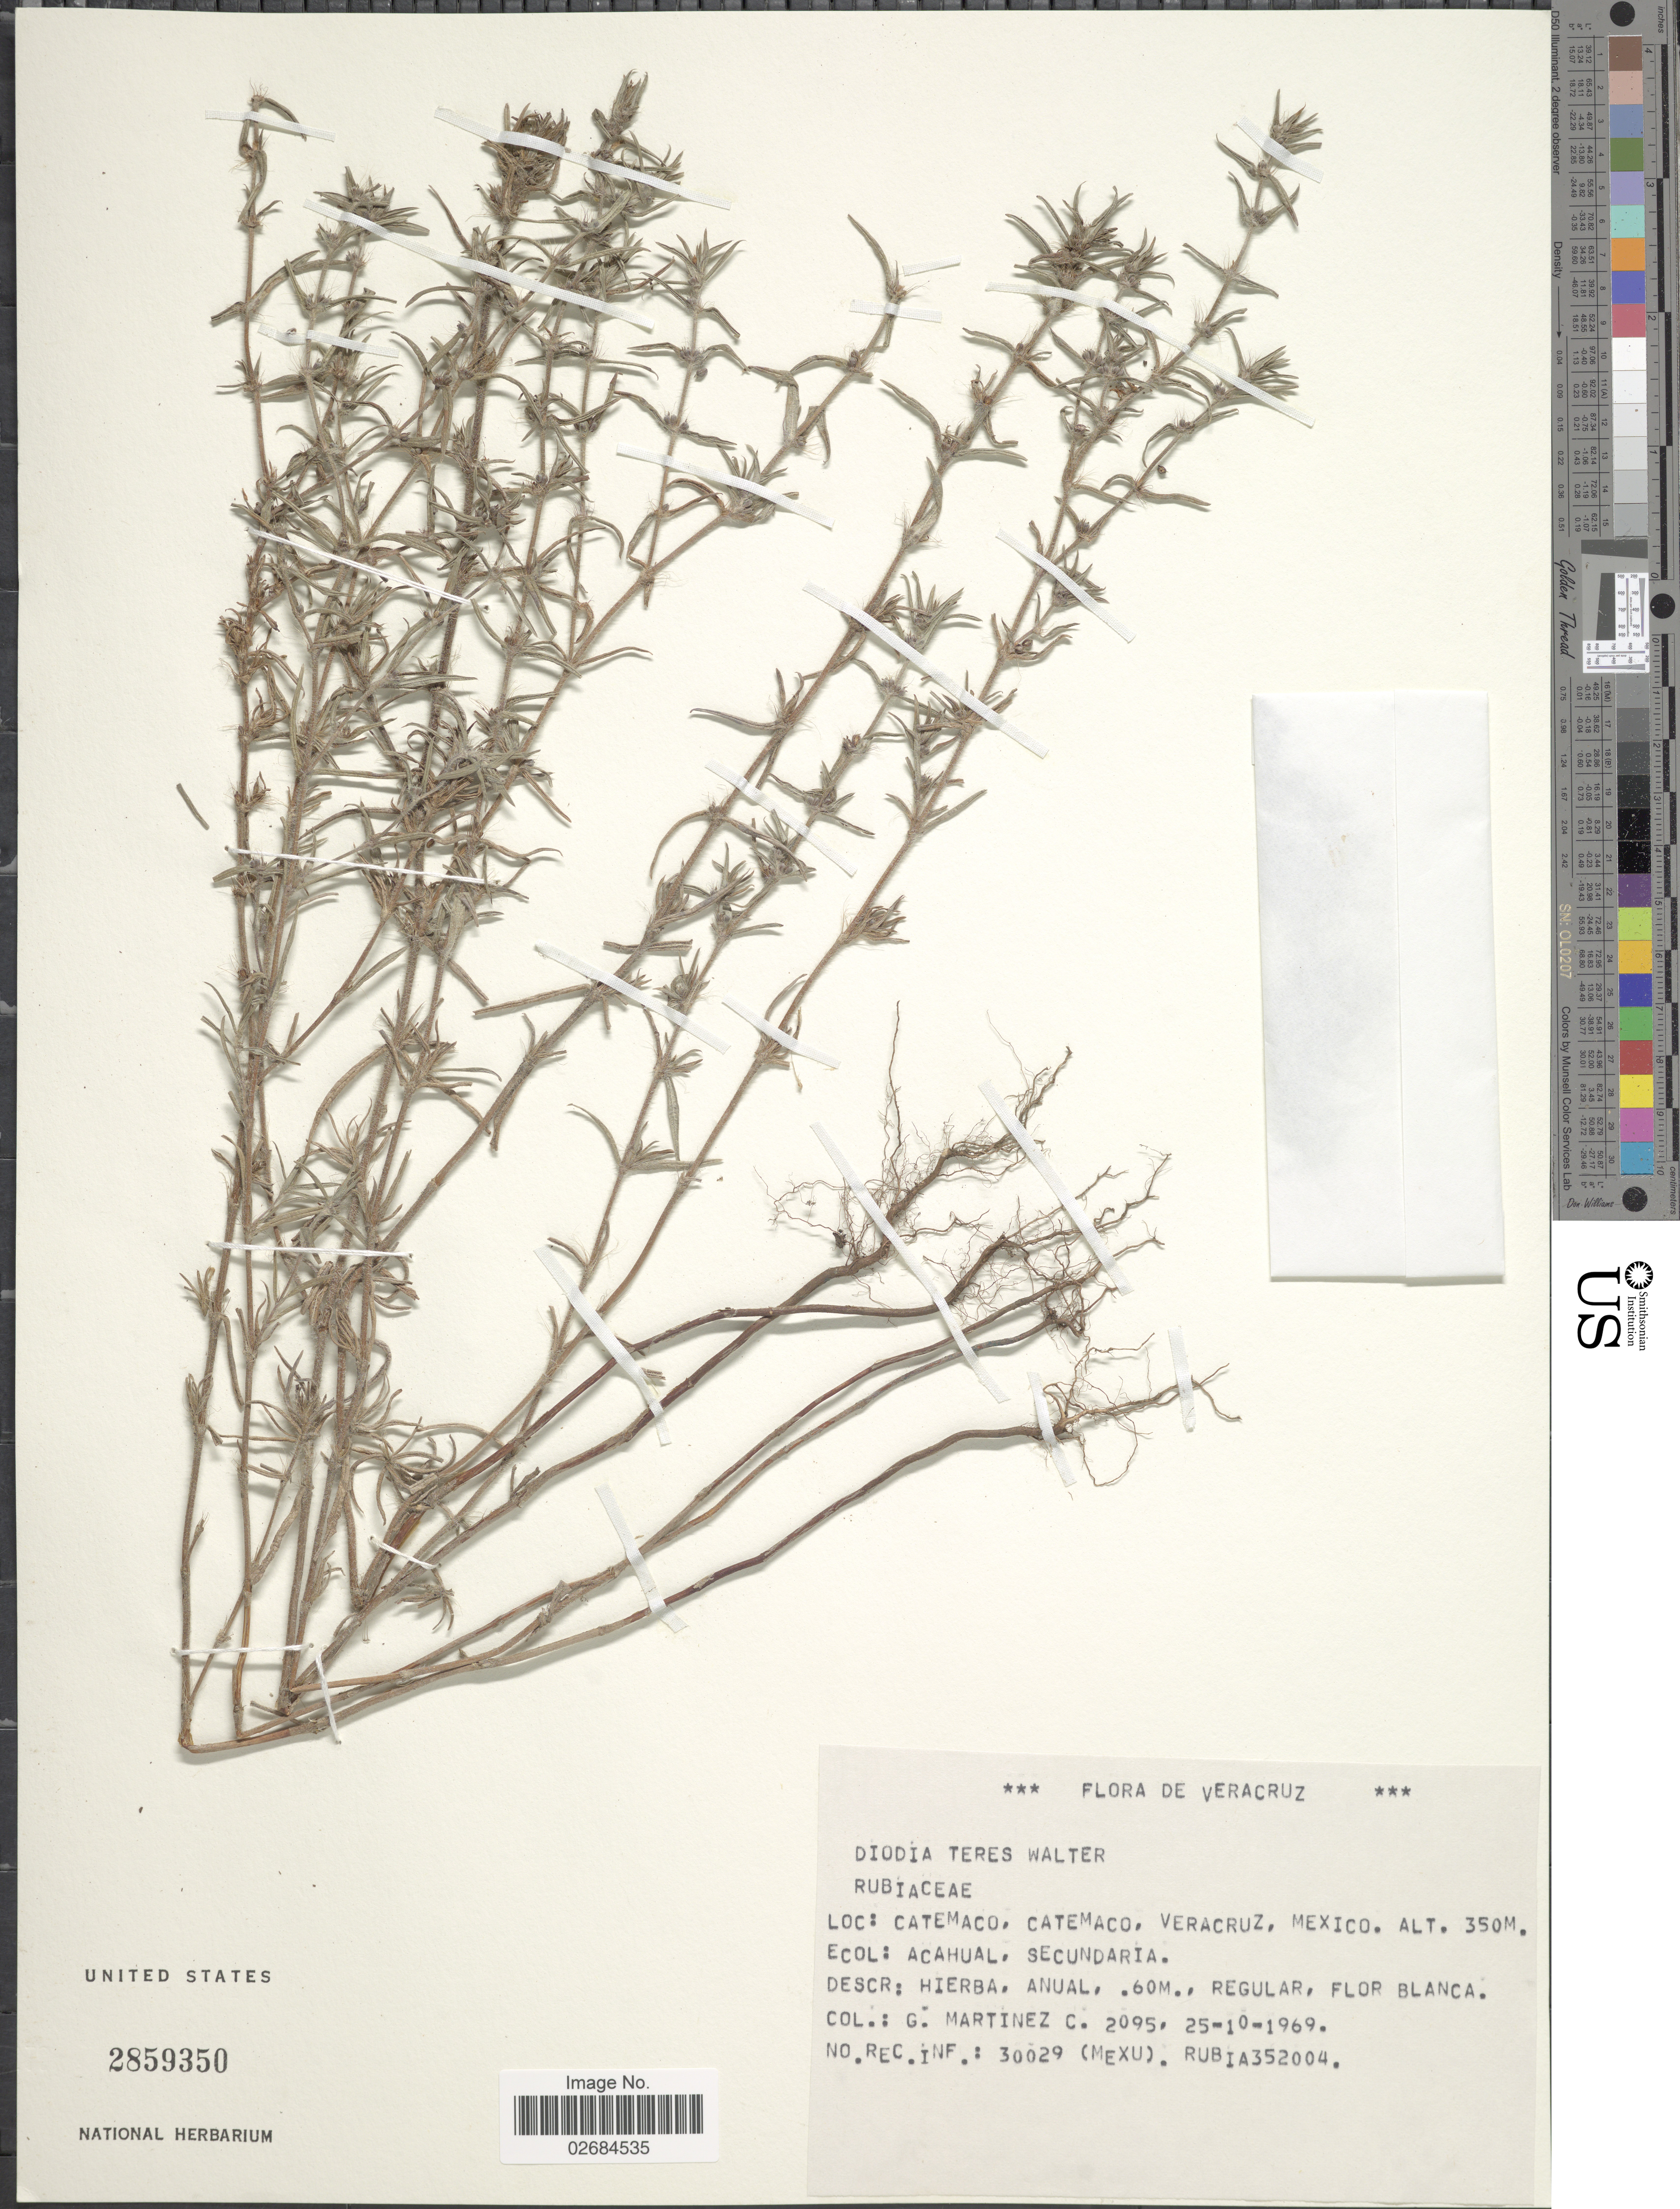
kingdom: Plantae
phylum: Tracheophyta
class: Magnoliopsida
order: Gentianales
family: Rubiaceae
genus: Diodia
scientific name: Diodia teres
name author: Walter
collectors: G. Martinez C.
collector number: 2095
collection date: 1969-10-25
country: Mexico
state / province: Veracruz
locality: Catemaco, Catemaco, Veracruz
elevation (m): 350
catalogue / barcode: US 2859350